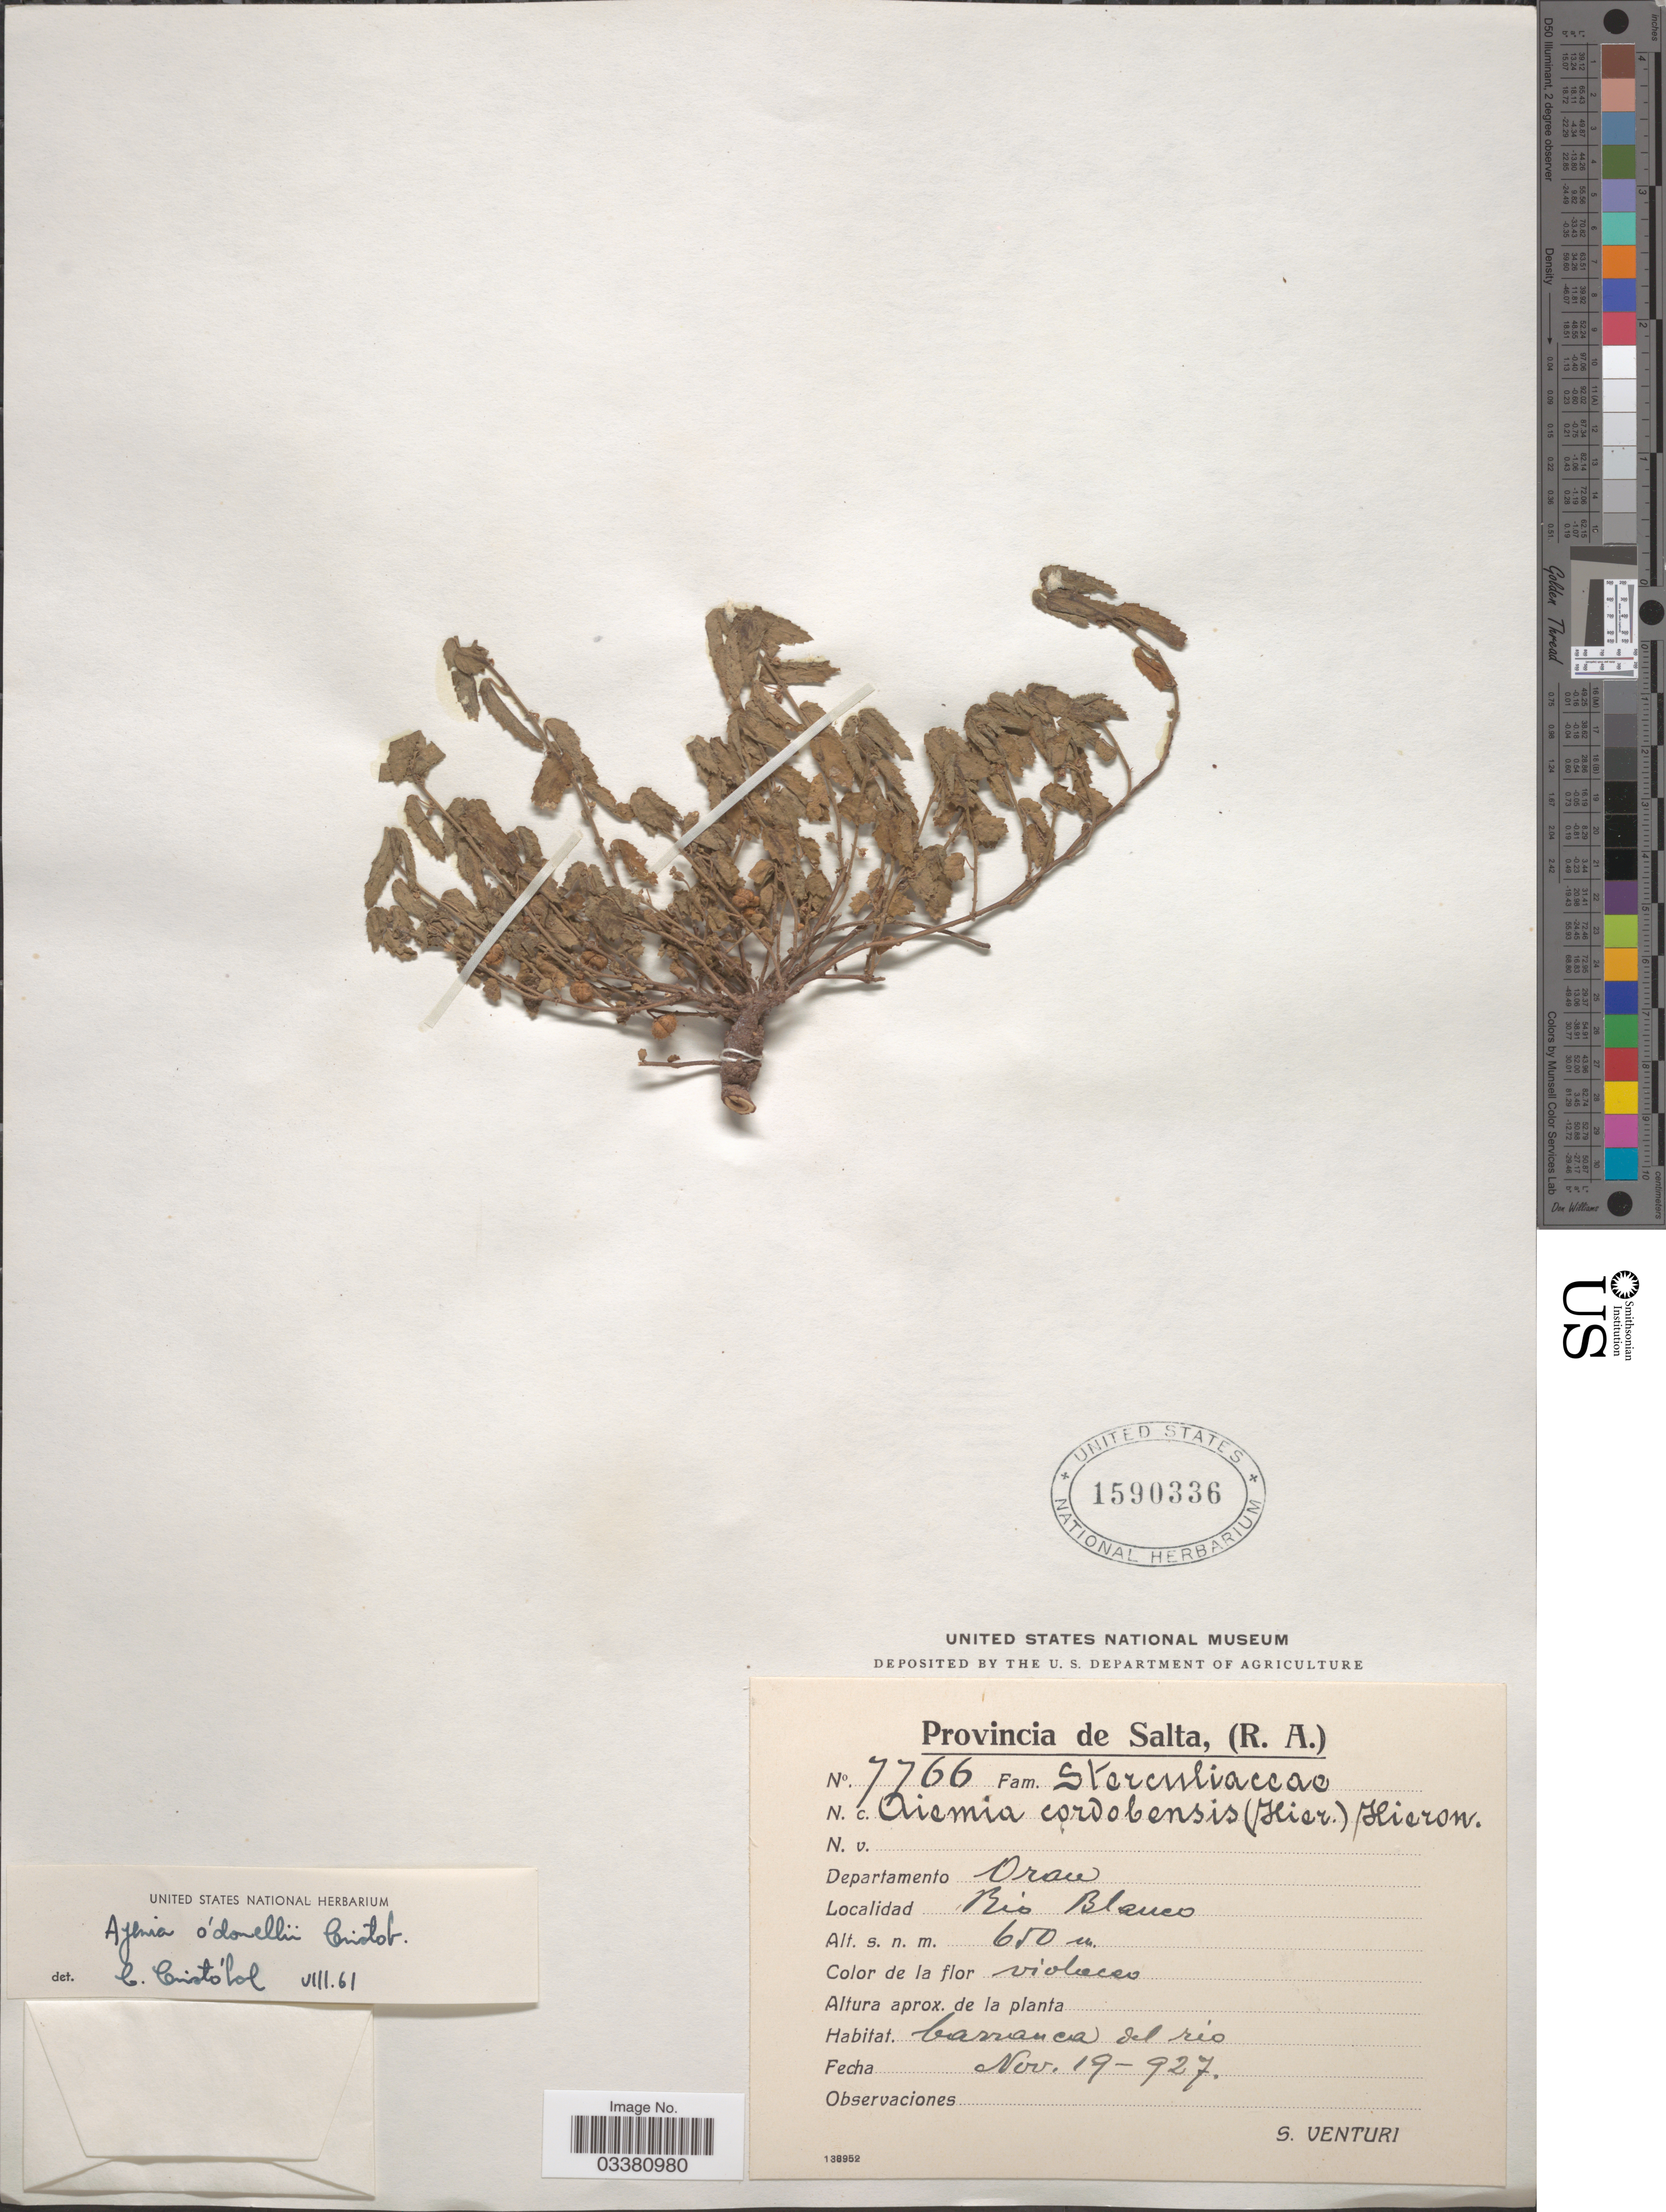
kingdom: Plantae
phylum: Tracheophyta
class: Magnoliopsida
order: Malvales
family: Malvaceae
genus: Ayenia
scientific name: Ayenia odonellii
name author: Cristóbal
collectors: S. Venturi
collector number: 7766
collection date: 1927-11-19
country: Argentina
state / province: Salta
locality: Departamento Oran. Rio Blanco.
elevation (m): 650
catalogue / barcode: US 1590336